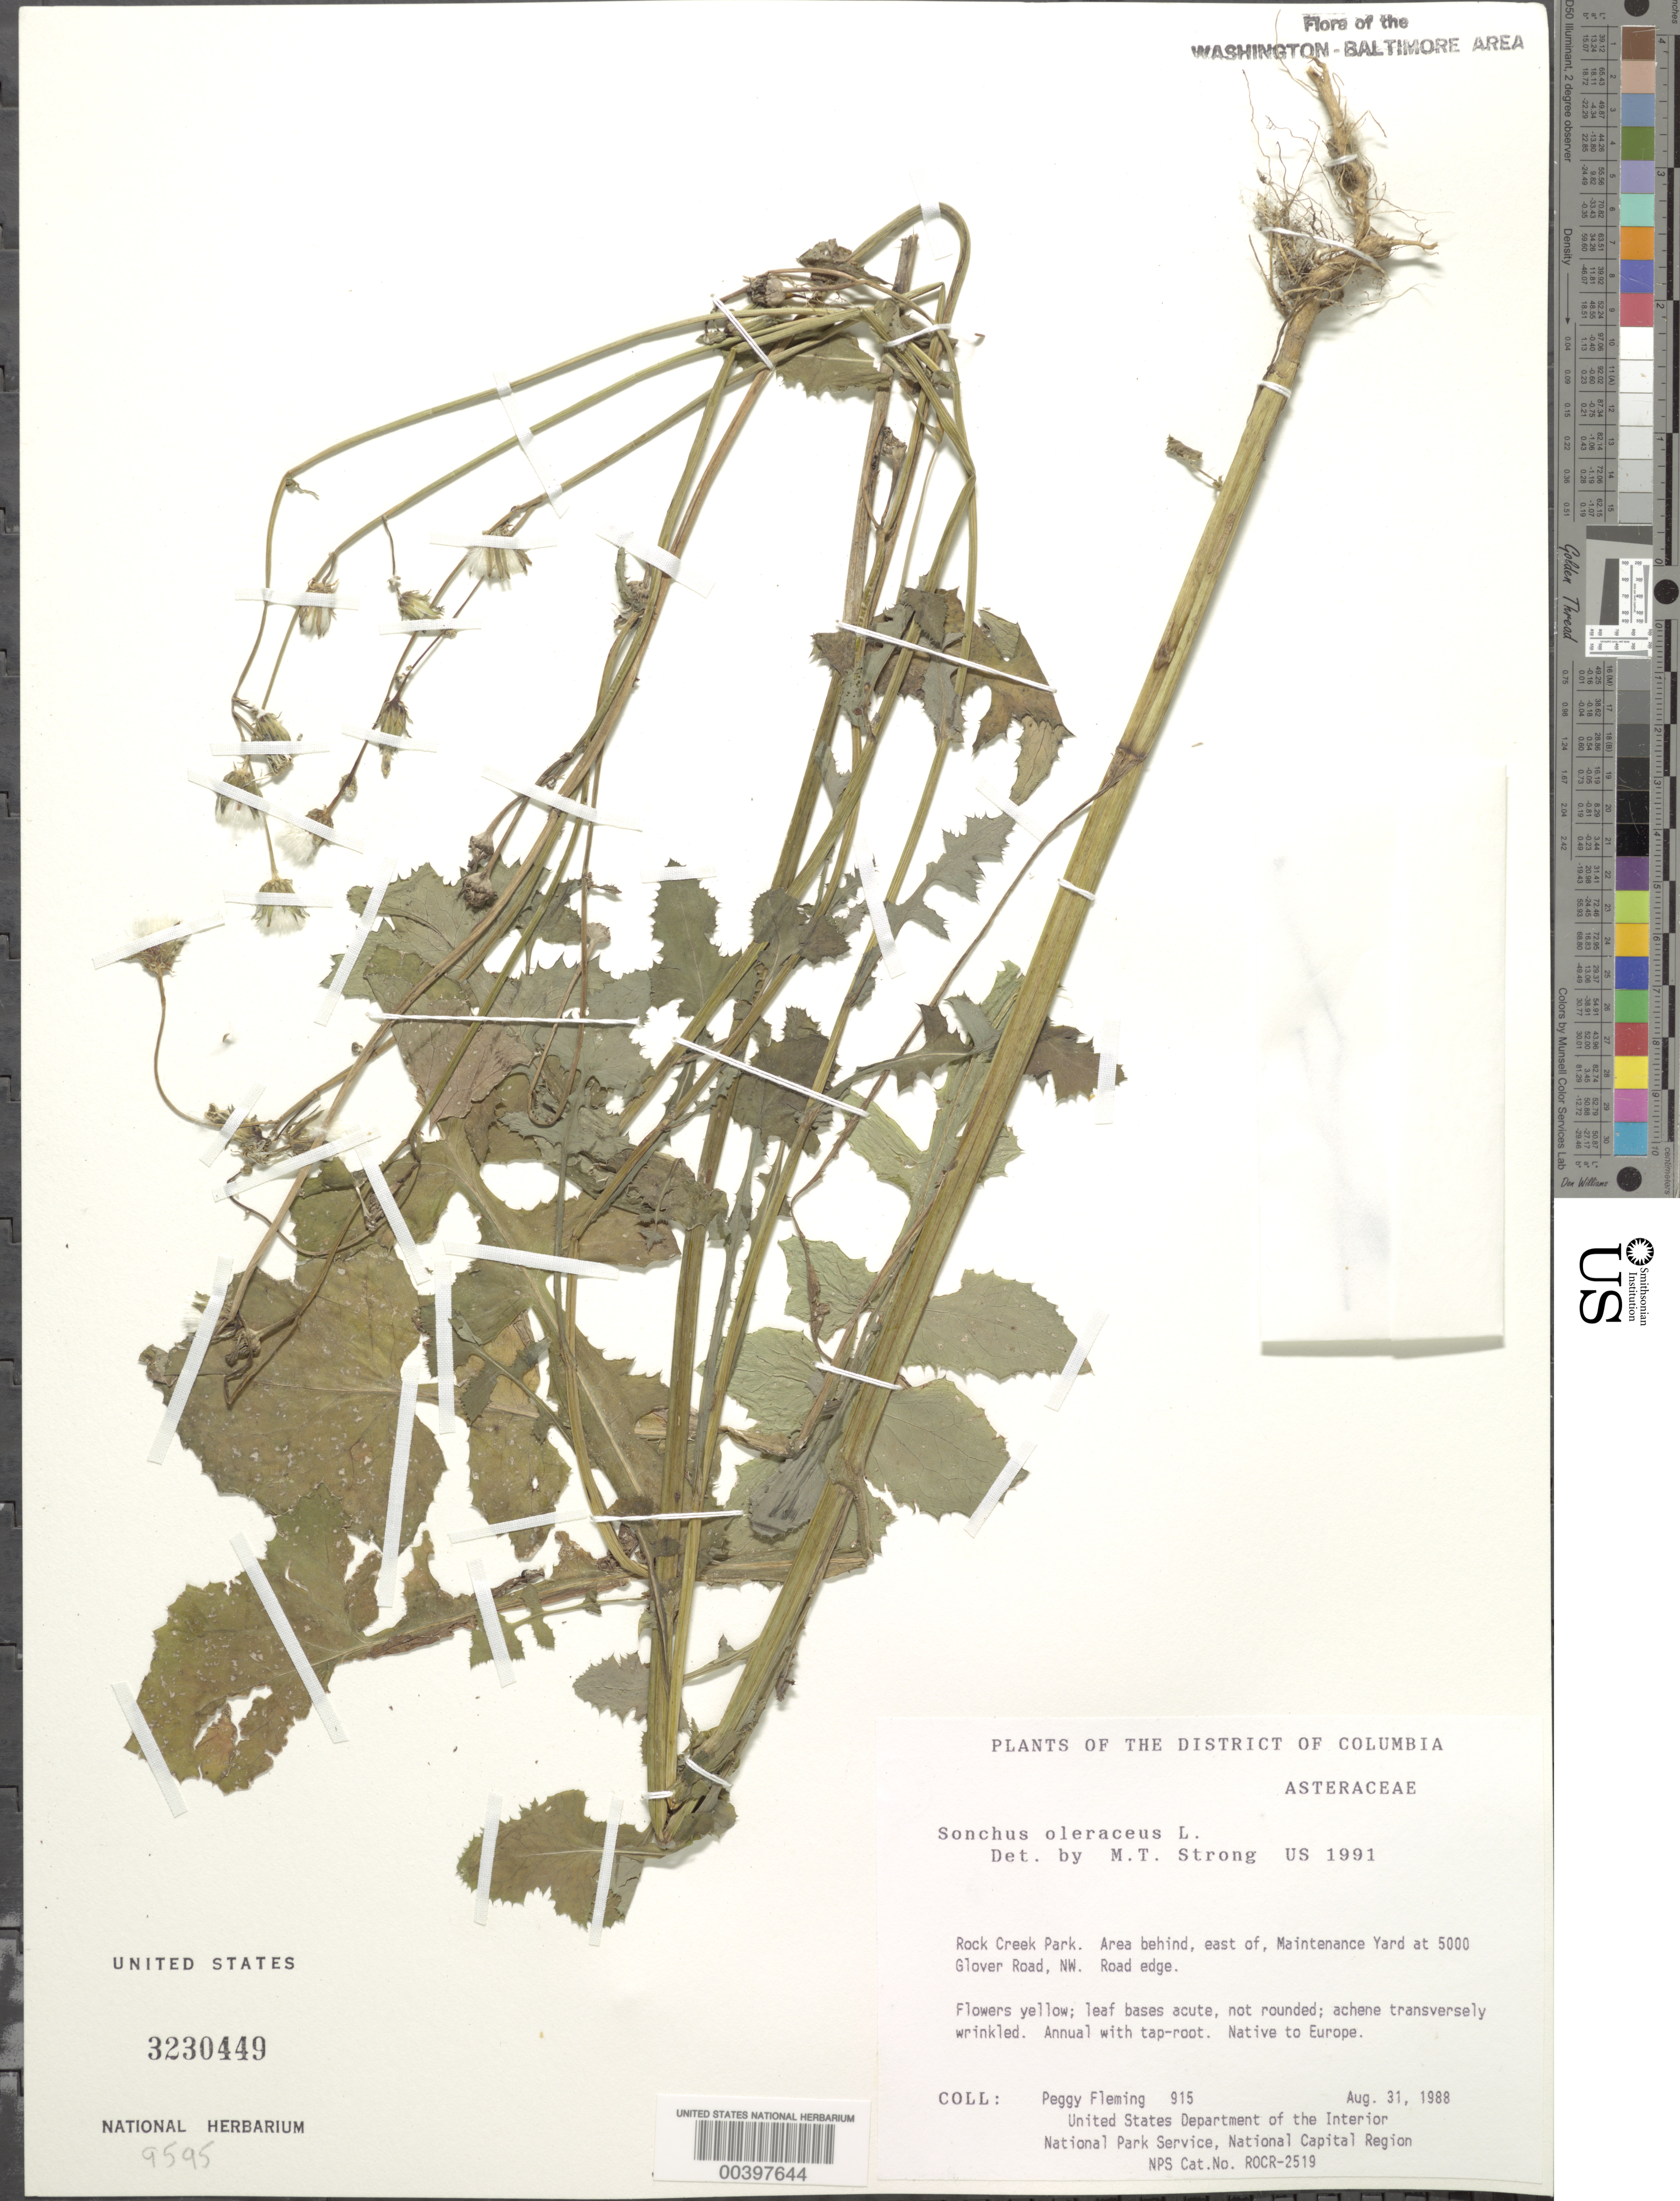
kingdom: Plantae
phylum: Tracheophyta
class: Magnoliopsida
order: Asterales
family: Asteraceae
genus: Sonchus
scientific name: Sonchus oleraceus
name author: L.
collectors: P. Fleming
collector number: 915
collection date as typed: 31 Aug 1988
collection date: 1988-08-31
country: United States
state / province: District of Columbia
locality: Rock Creek Park, area behind, E of maintenance yard at 5000 Glover Road, NW Rock Creek Park & vicinity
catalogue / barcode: US 3230449